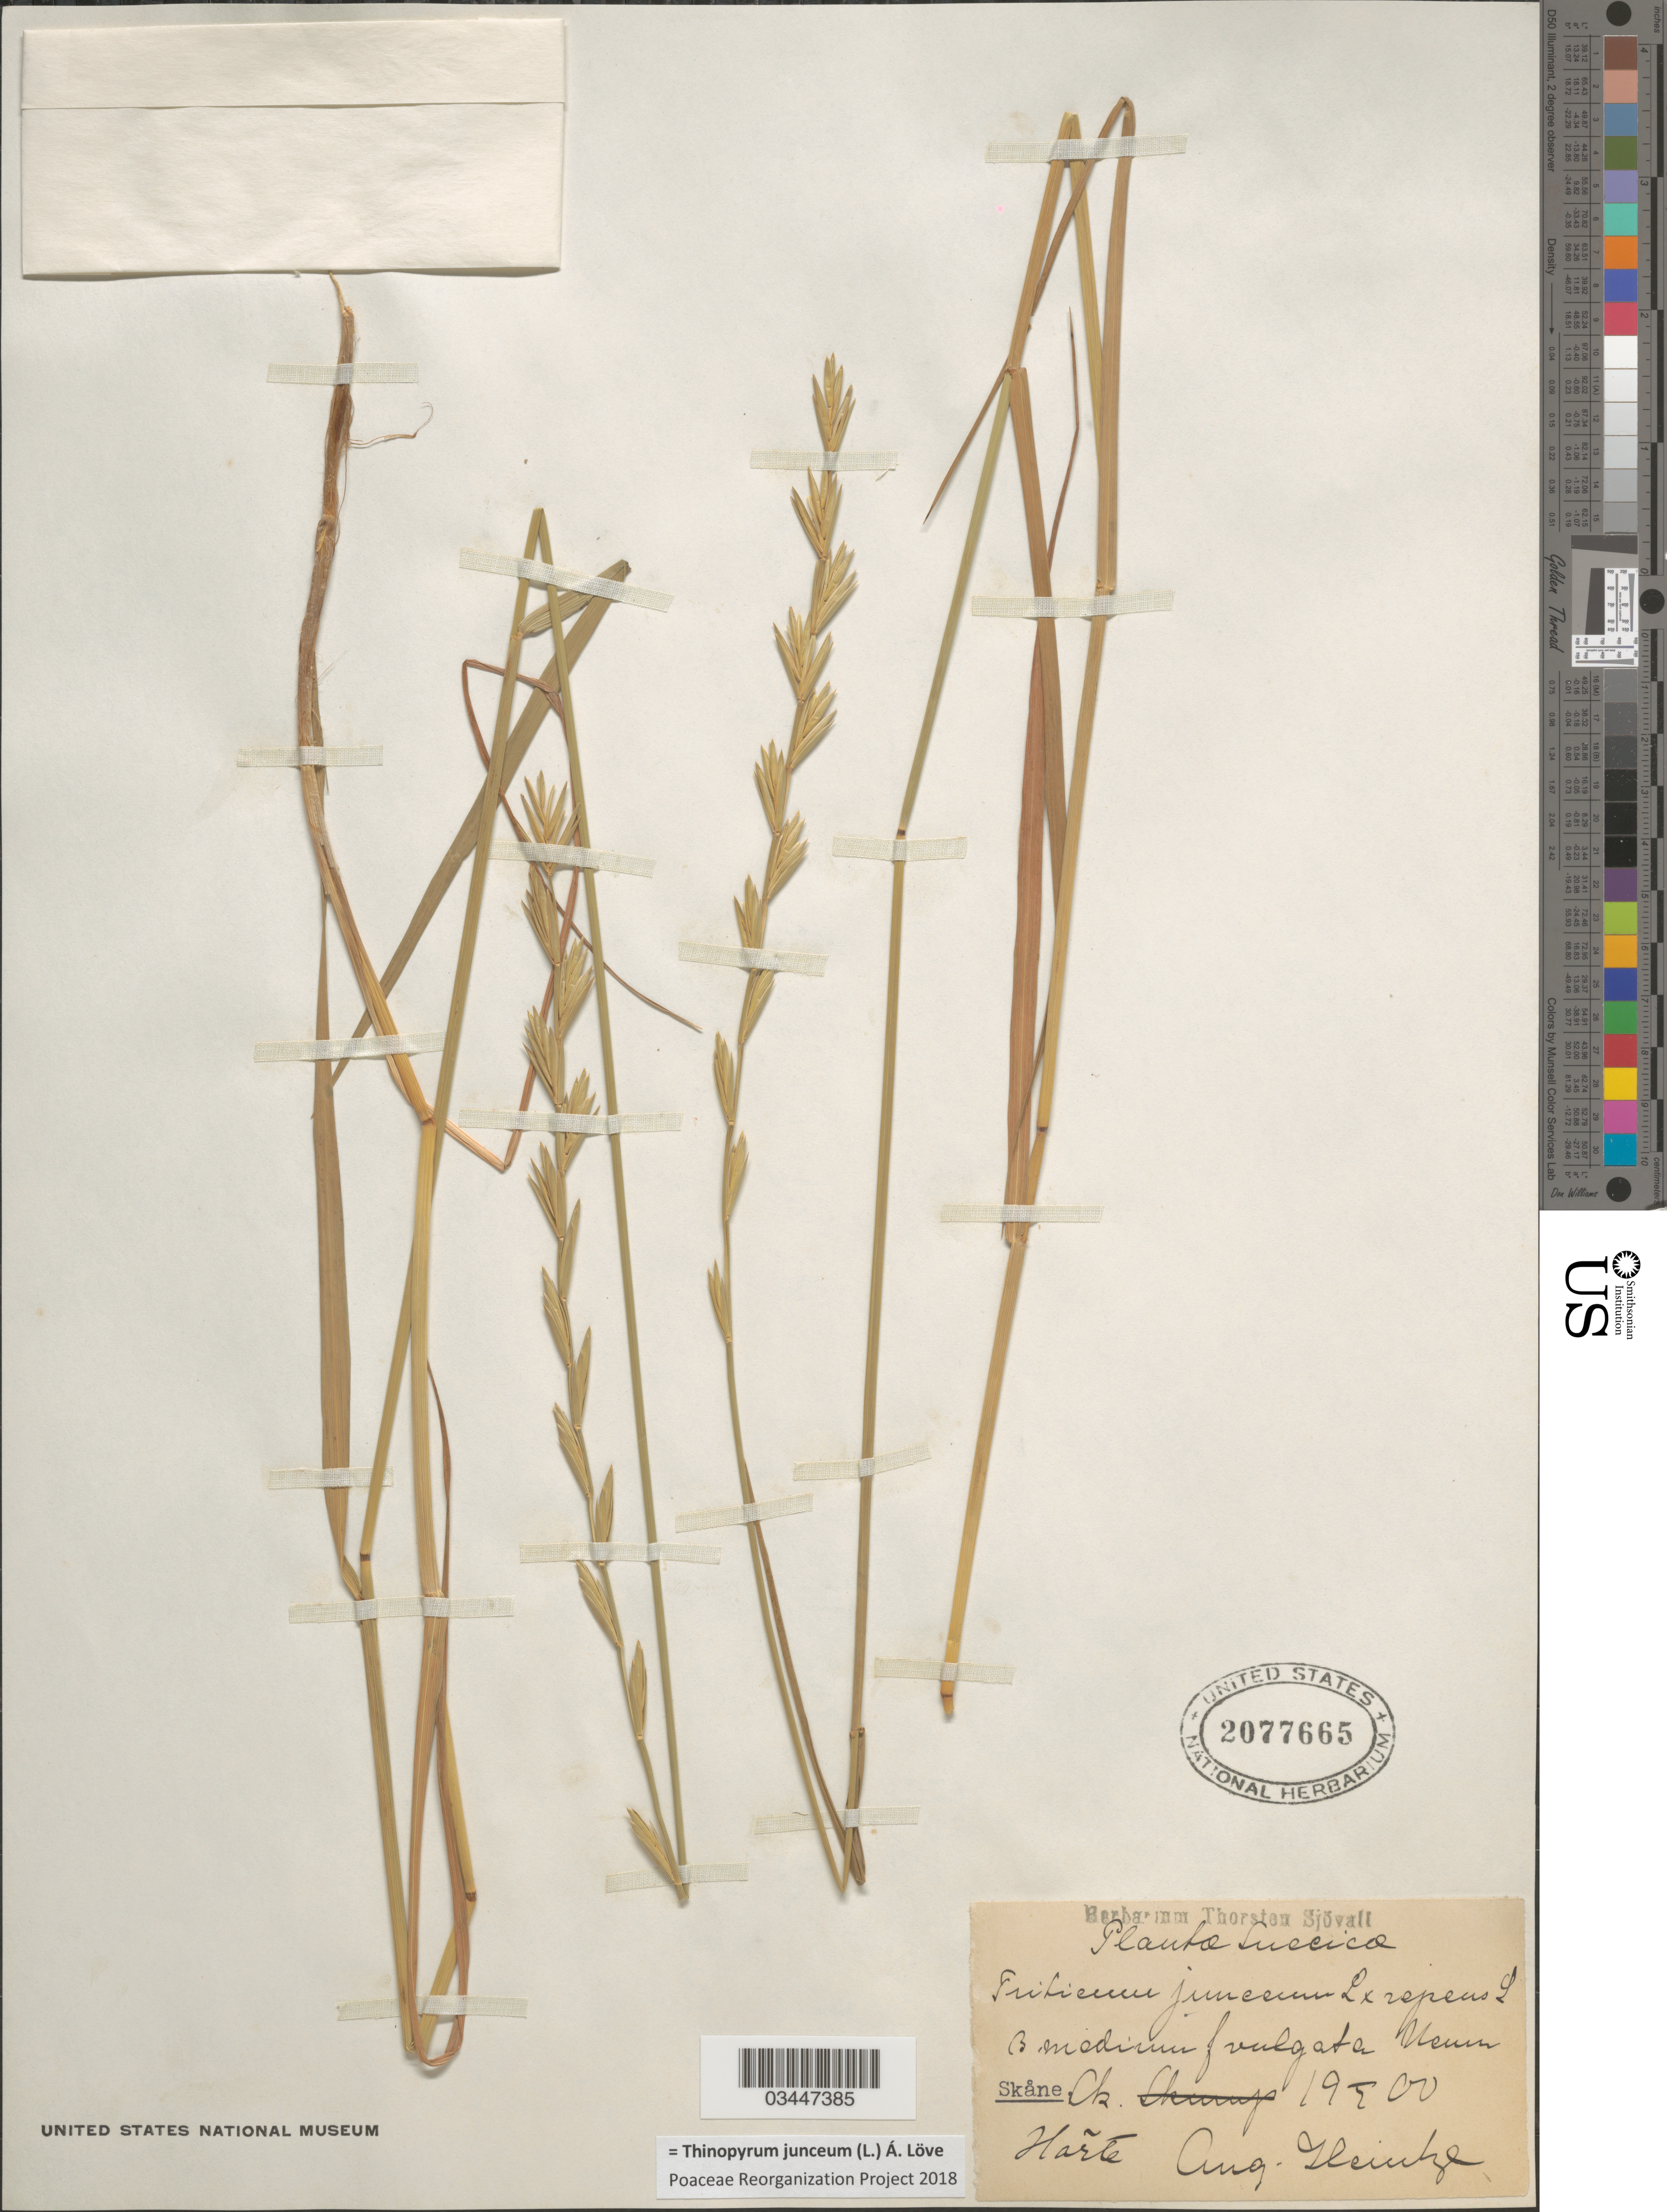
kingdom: Plantae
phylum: Tracheophyta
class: Liliopsida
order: Poales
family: Poaceae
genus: Thinopyrum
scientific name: Thinopyrum junceum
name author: (L.) Á. Löve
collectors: A. Heintze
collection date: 1900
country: Sweden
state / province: Skåne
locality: Ck.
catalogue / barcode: US 2077665